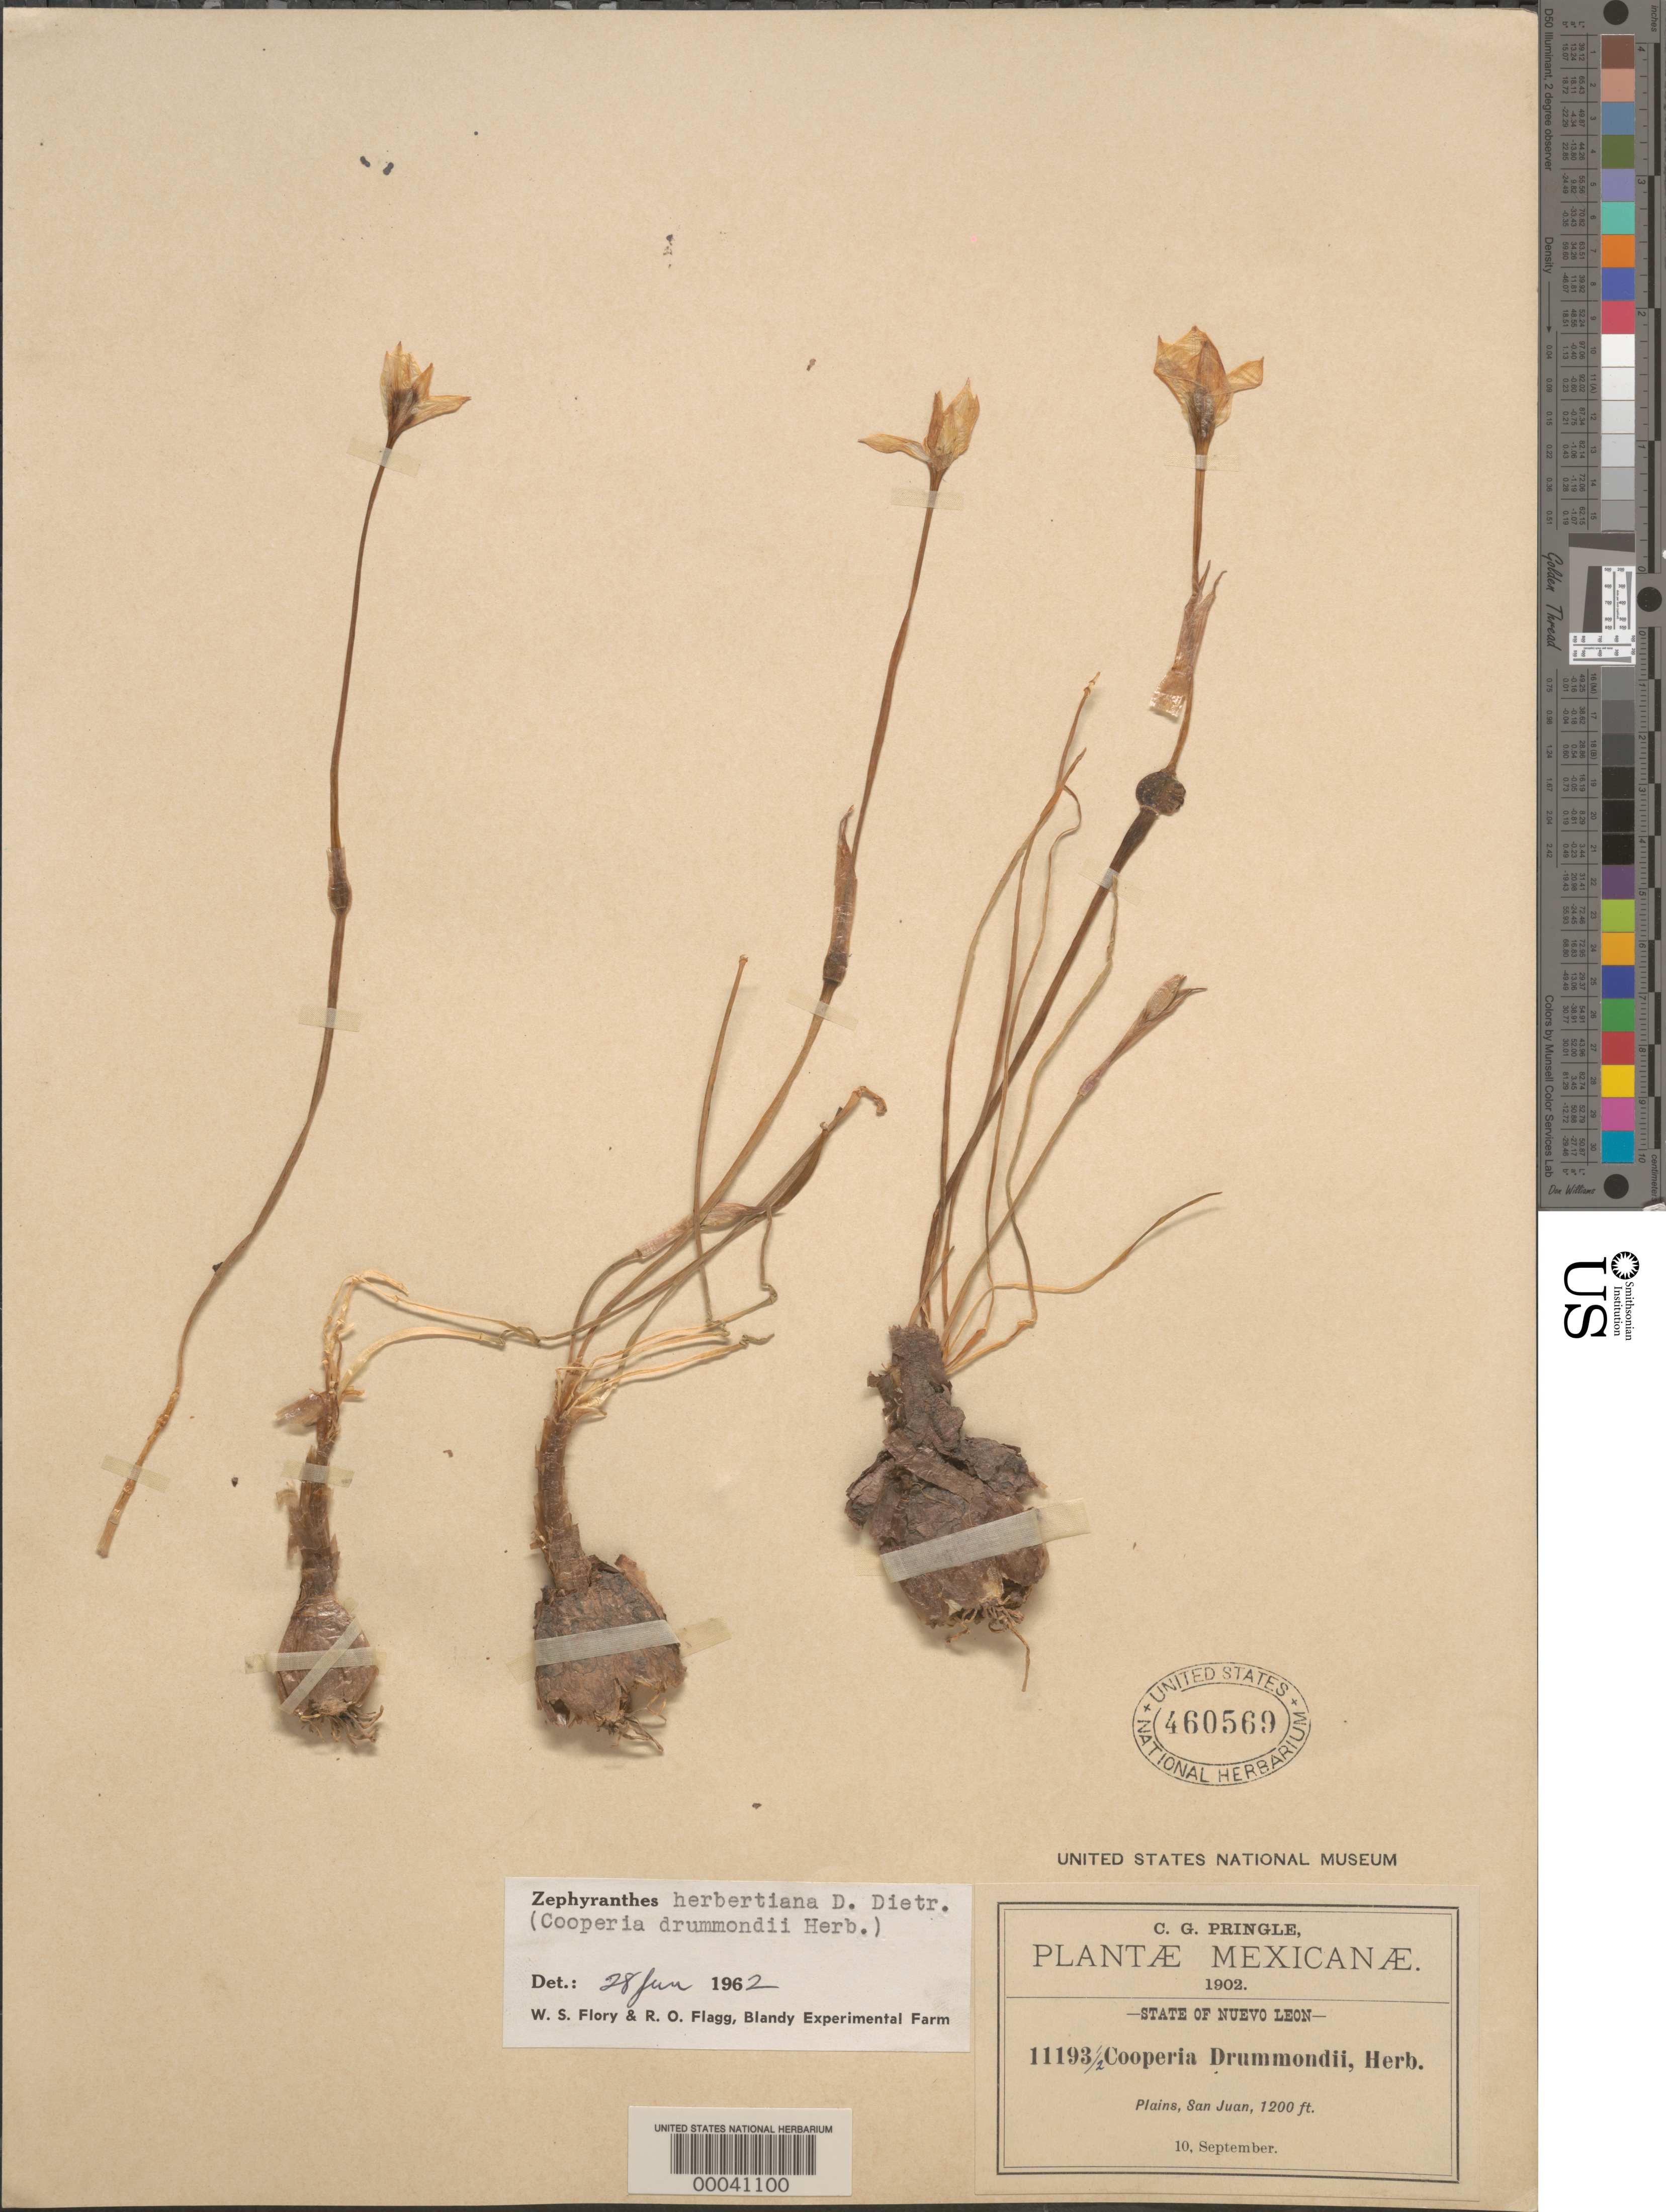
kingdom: Plantae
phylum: Tracheophyta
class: Liliopsida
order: Asparagales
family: Amaryllidaceae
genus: Zephyranthes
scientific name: Zephyranthes herbertiana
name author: D. Dietr.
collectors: C. G. Pringle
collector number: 11193.5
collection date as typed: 10 Sep 1902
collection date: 1902-09-10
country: Mexico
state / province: Nuevo León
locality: San juan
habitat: Plains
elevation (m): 366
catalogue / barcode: US 460569